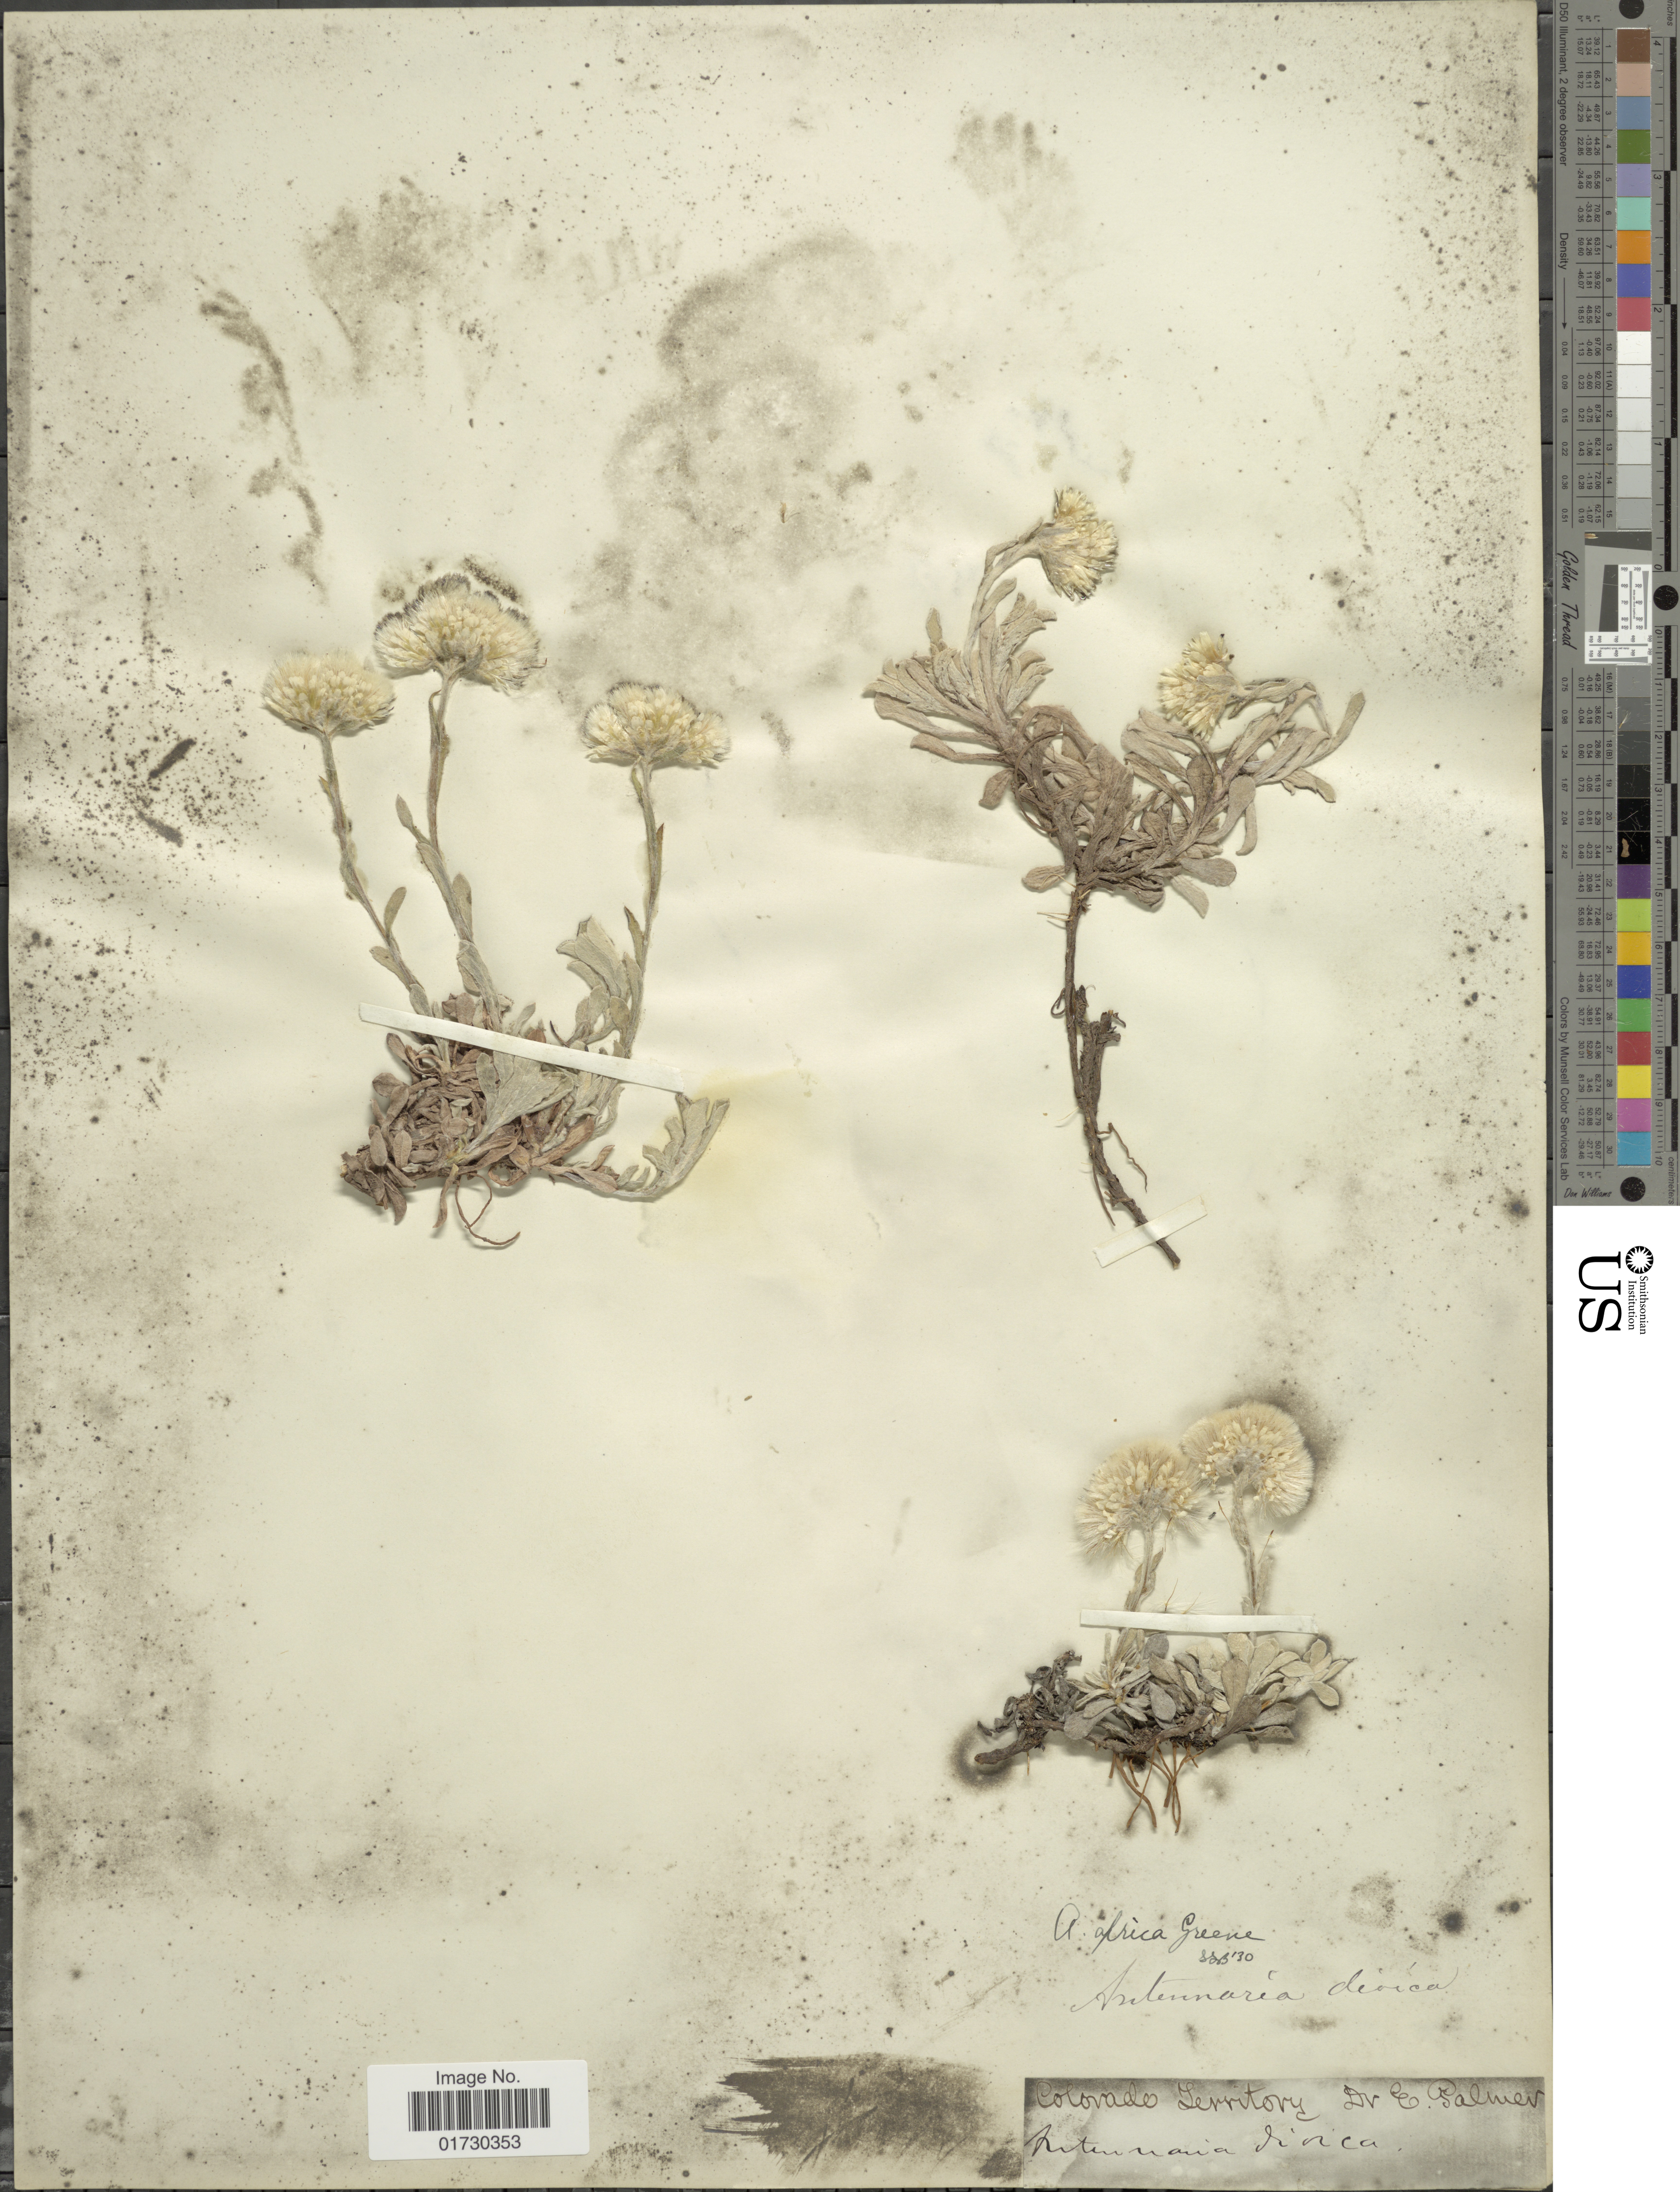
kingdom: Plantae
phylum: Tracheophyta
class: Magnoliopsida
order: Asterales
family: Asteraceae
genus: Antennaria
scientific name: Antennaria aprica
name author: Greene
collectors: E. Palmer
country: United States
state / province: Colorado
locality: Colorado Territory